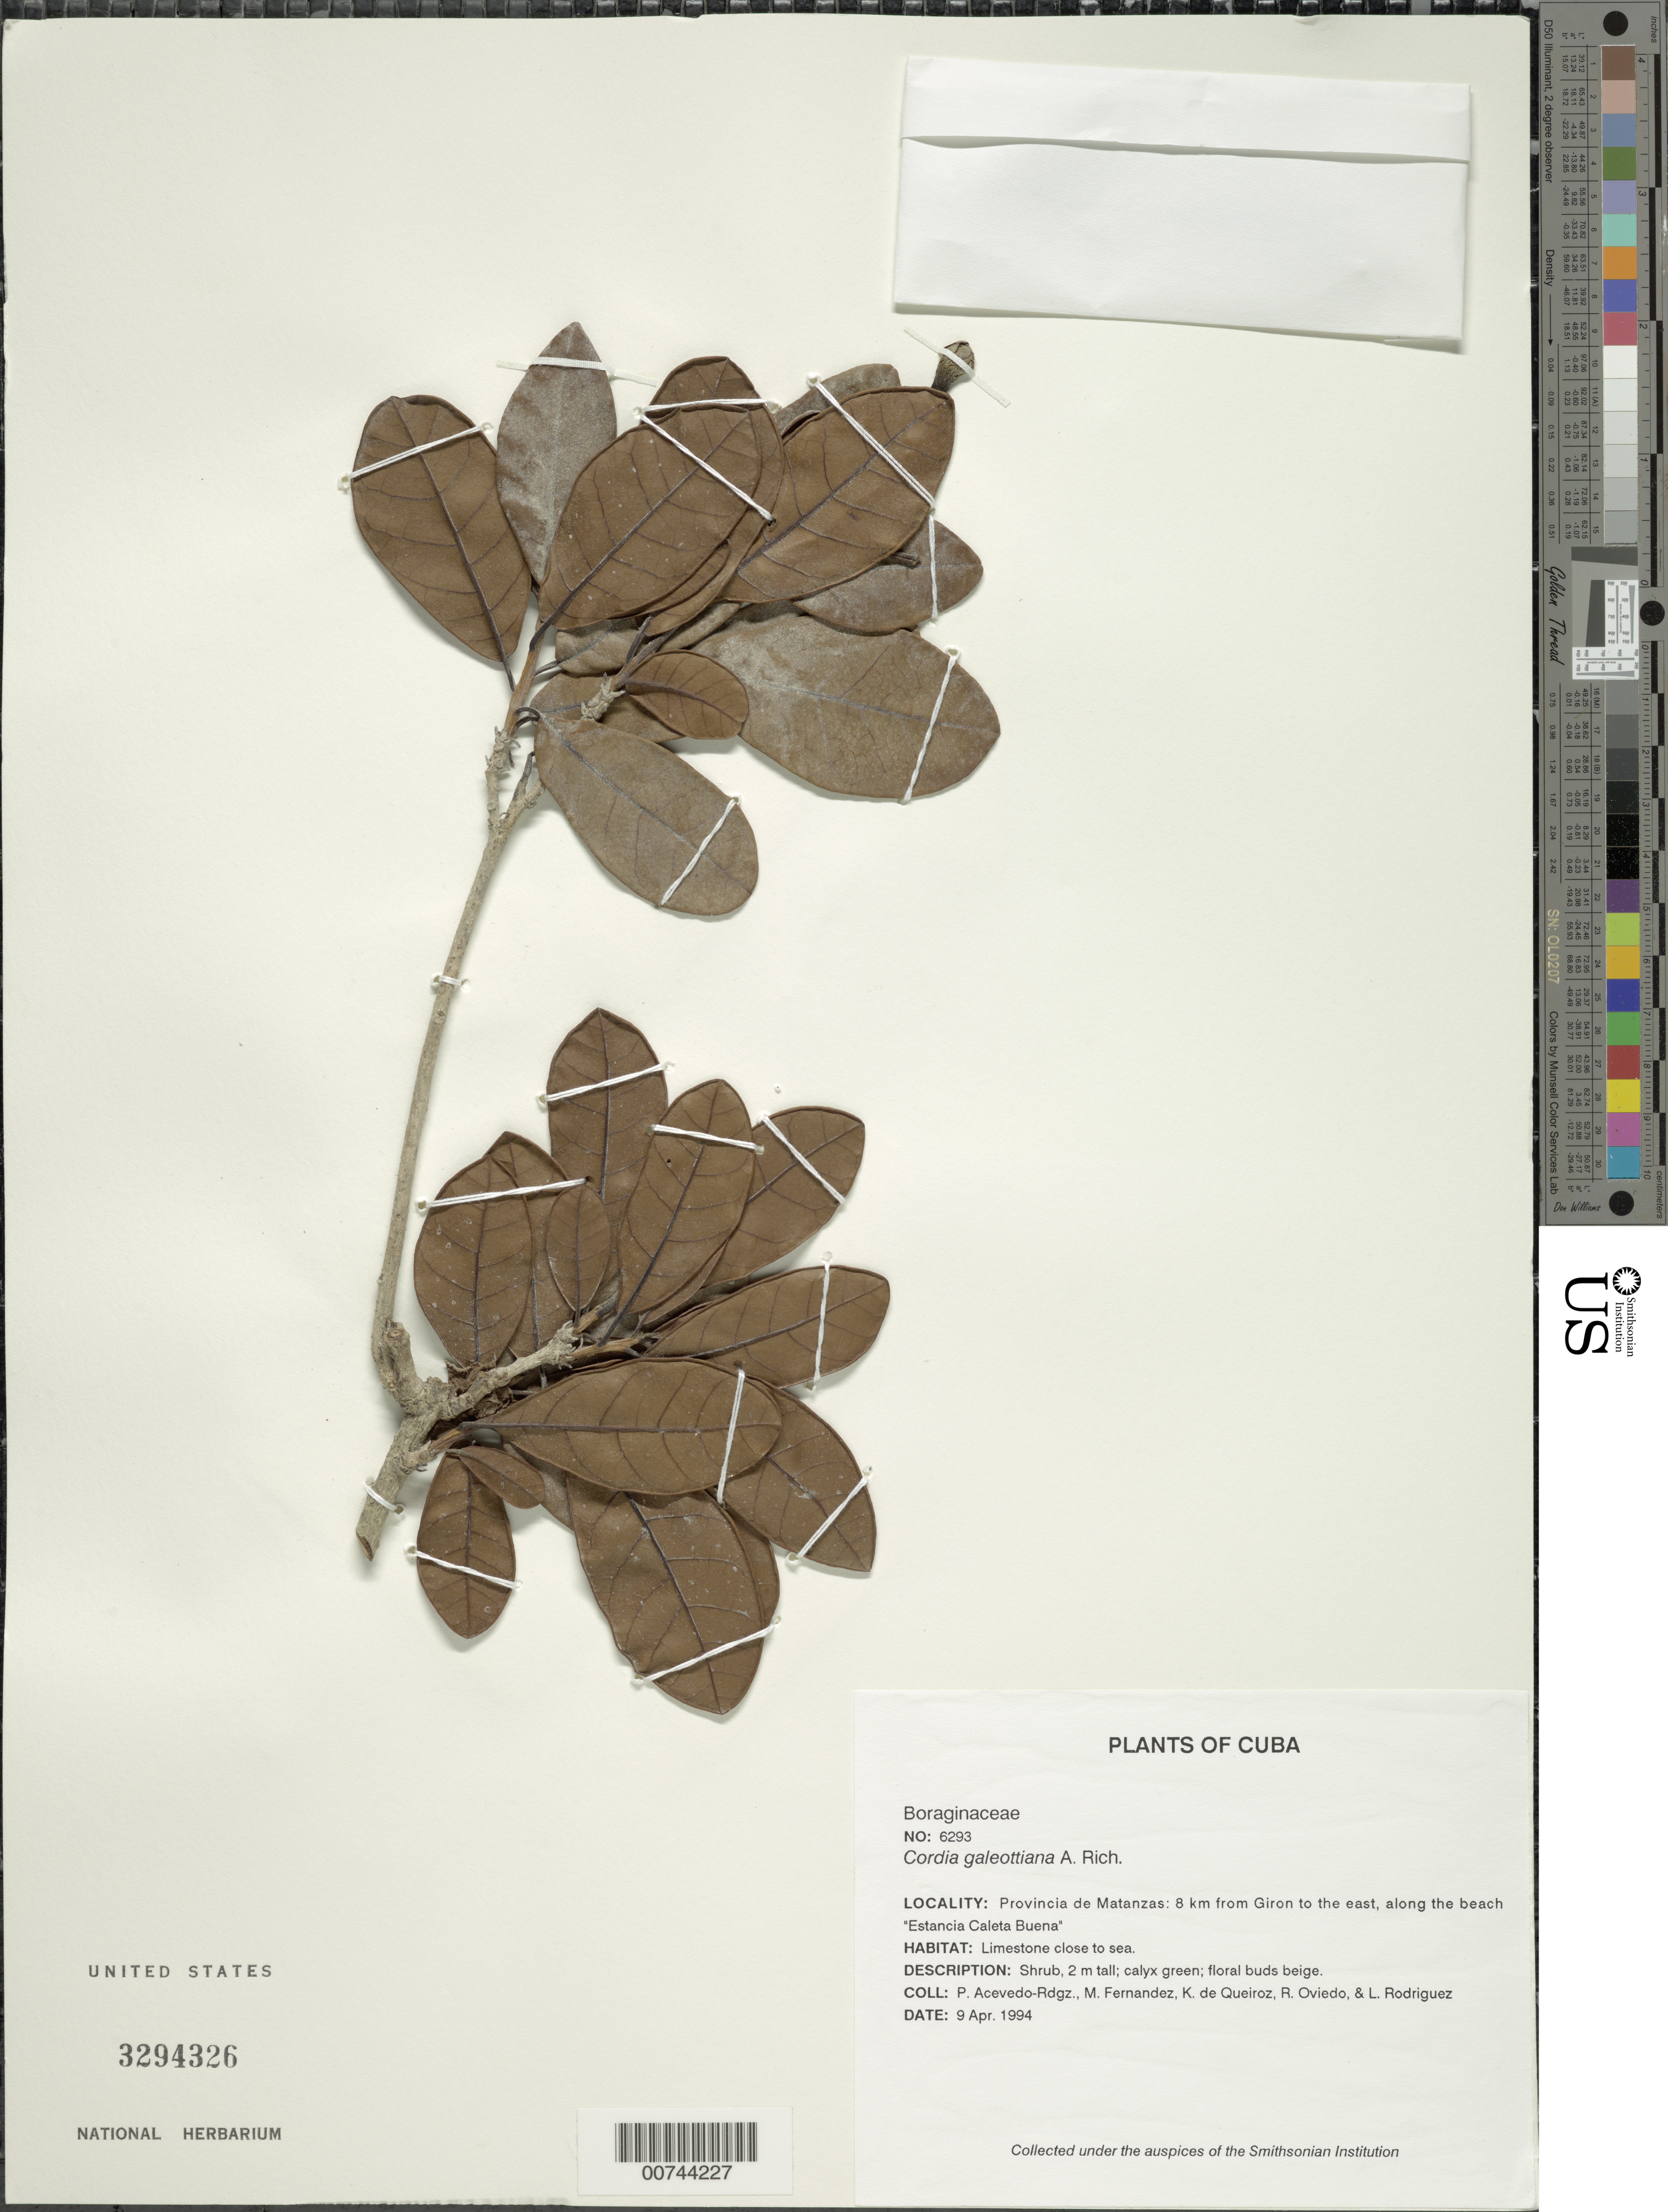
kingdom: Plantae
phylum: Tracheophyta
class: Magnoliopsida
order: Boraginales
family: Cordiaceae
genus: Cordia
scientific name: Cordia galeottiana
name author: A. Rich.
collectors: P. Acevedo-Rodr., M. Fernández, K. De Queiroz, R. Oviedo & L. Rodriguez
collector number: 6293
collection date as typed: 09 Apr 1994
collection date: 1994-04-09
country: Cuba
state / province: Matanzas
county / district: Municipio de Ciénaga de Zapata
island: Cuba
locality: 8 km from Giron to the east, along the beach "Estancia Caleta Buena"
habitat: Limestone close to sea.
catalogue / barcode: US 3294326